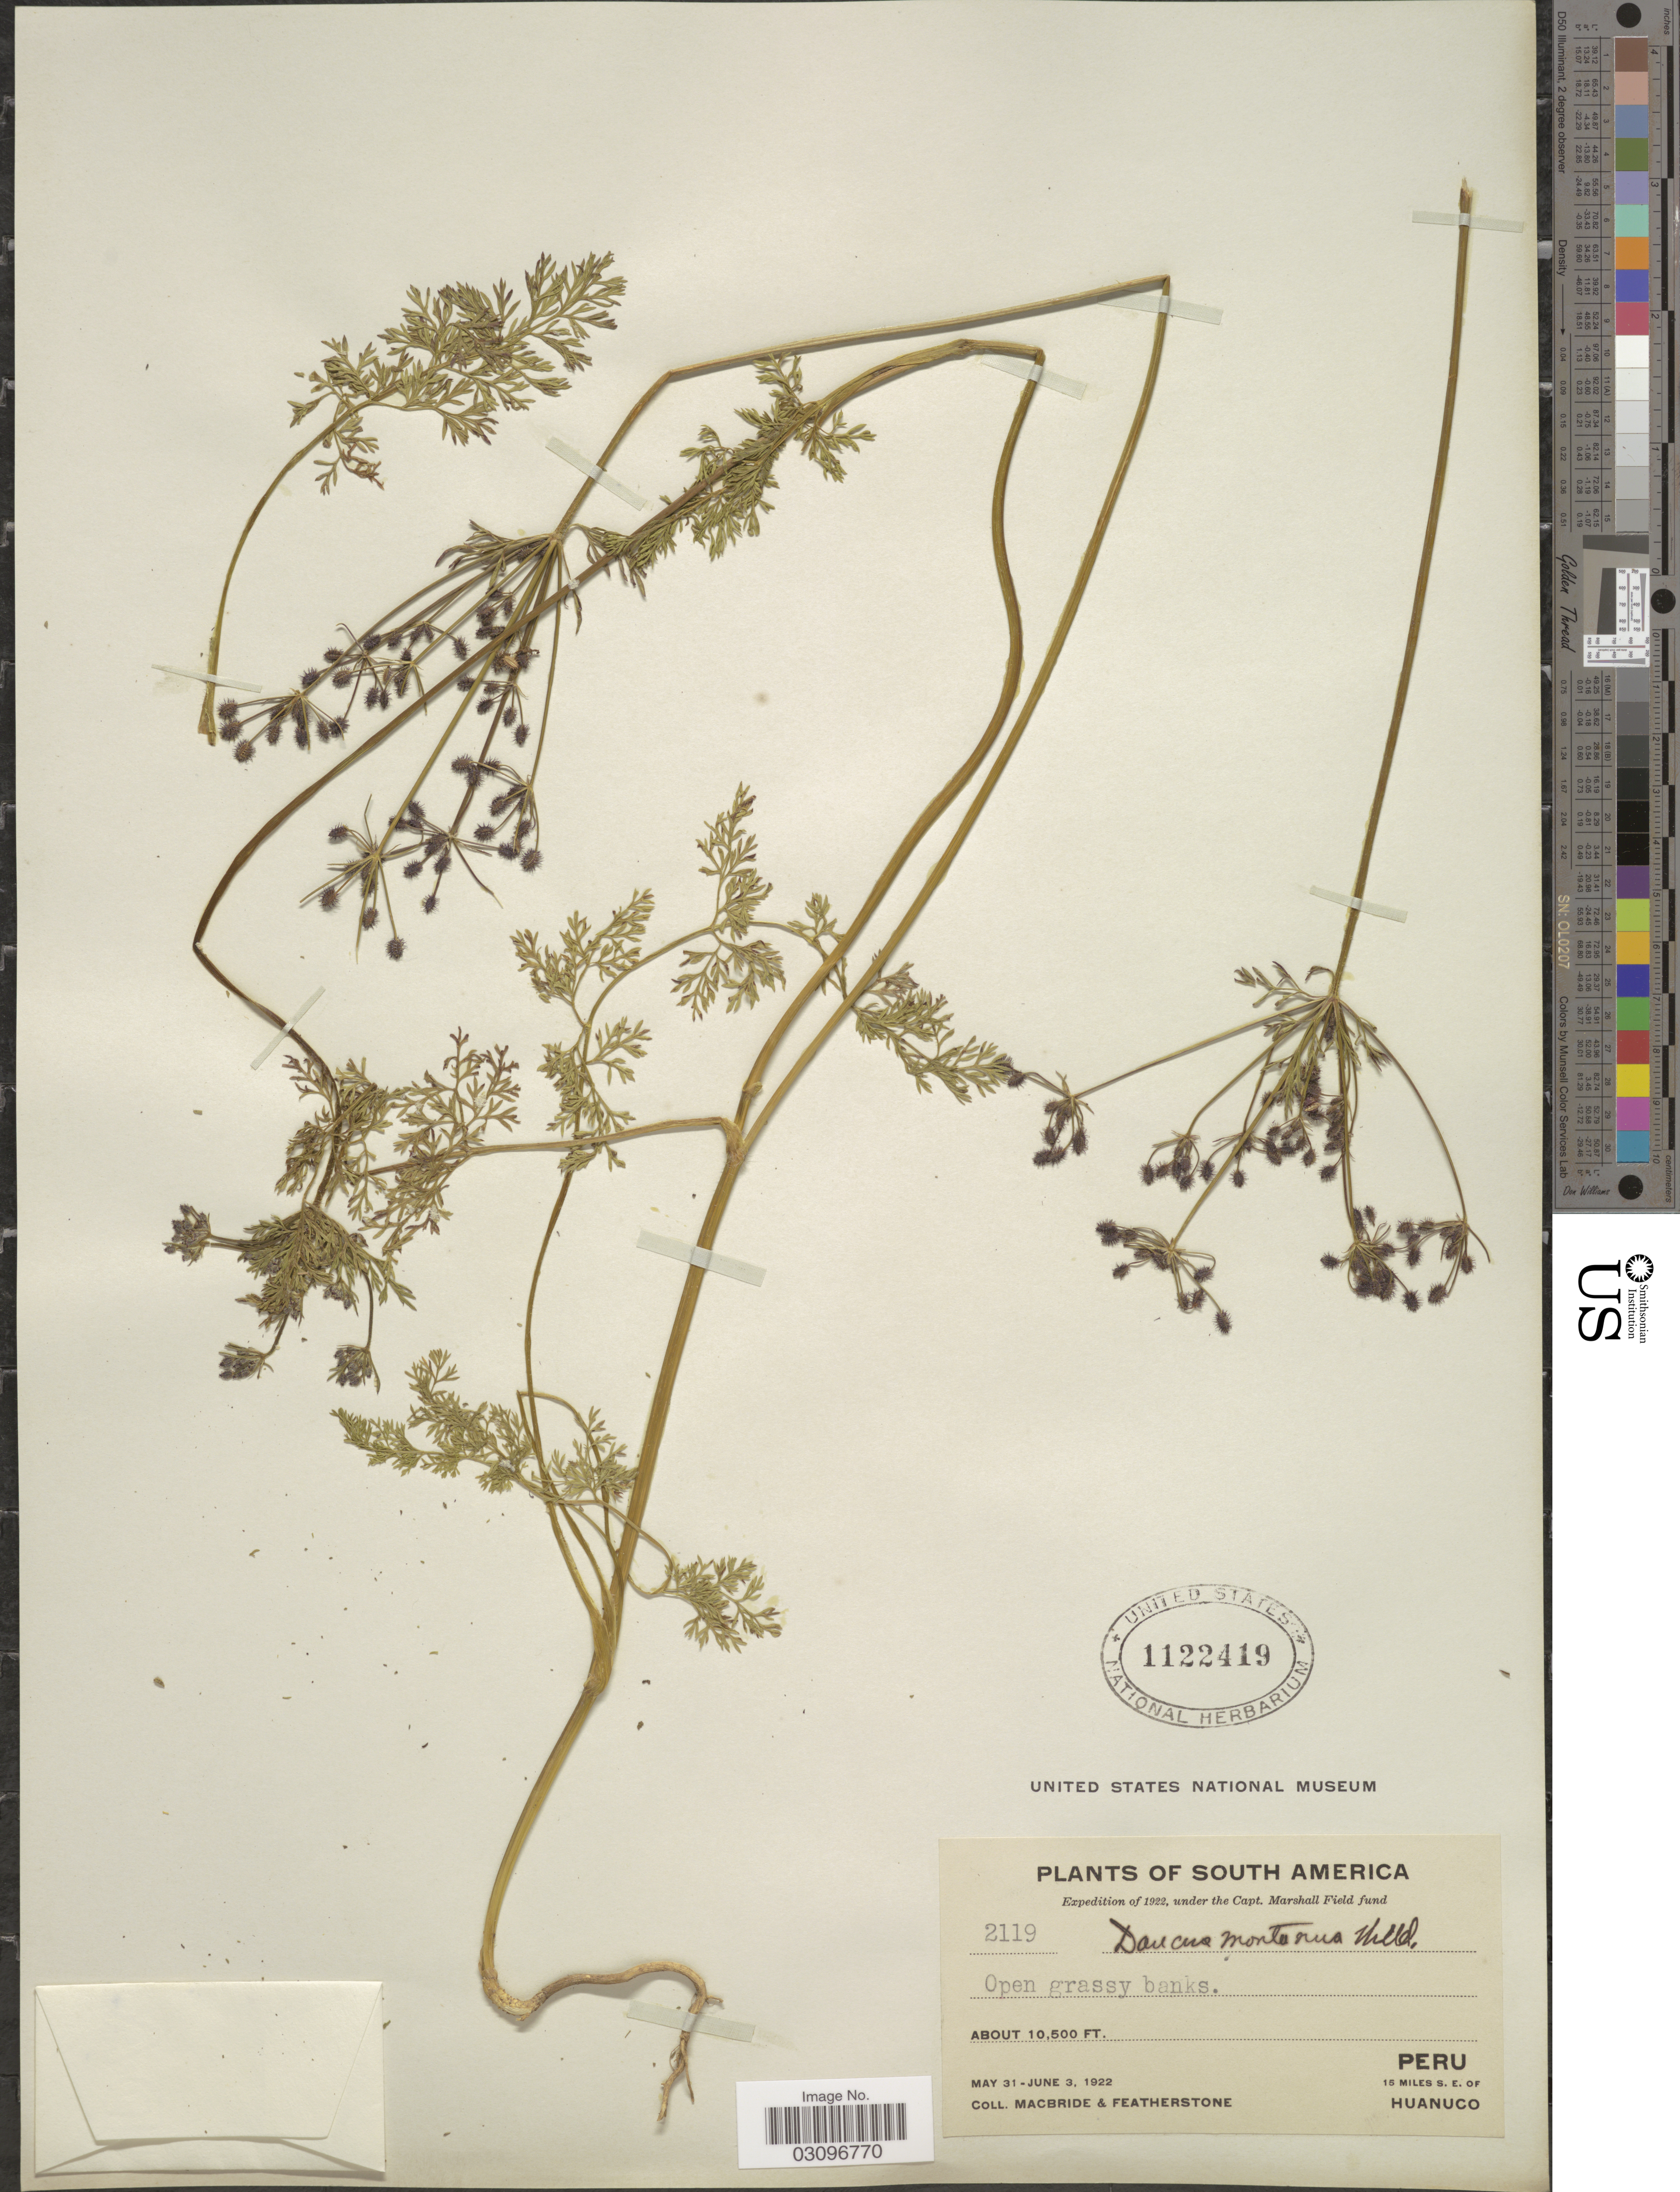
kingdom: Plantae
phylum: Tracheophyta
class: Magnoliopsida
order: Apiales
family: Apiaceae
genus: Daucus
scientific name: Daucus montanus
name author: Humb. & Bonpl. ex Spreng.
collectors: Macbride, -- & -. Featherstone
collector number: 2119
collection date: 1922-05-31/1922-06-03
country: Peru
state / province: Huánuco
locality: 15 miles SE of Huanuco.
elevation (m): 3200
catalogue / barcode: US 1122419